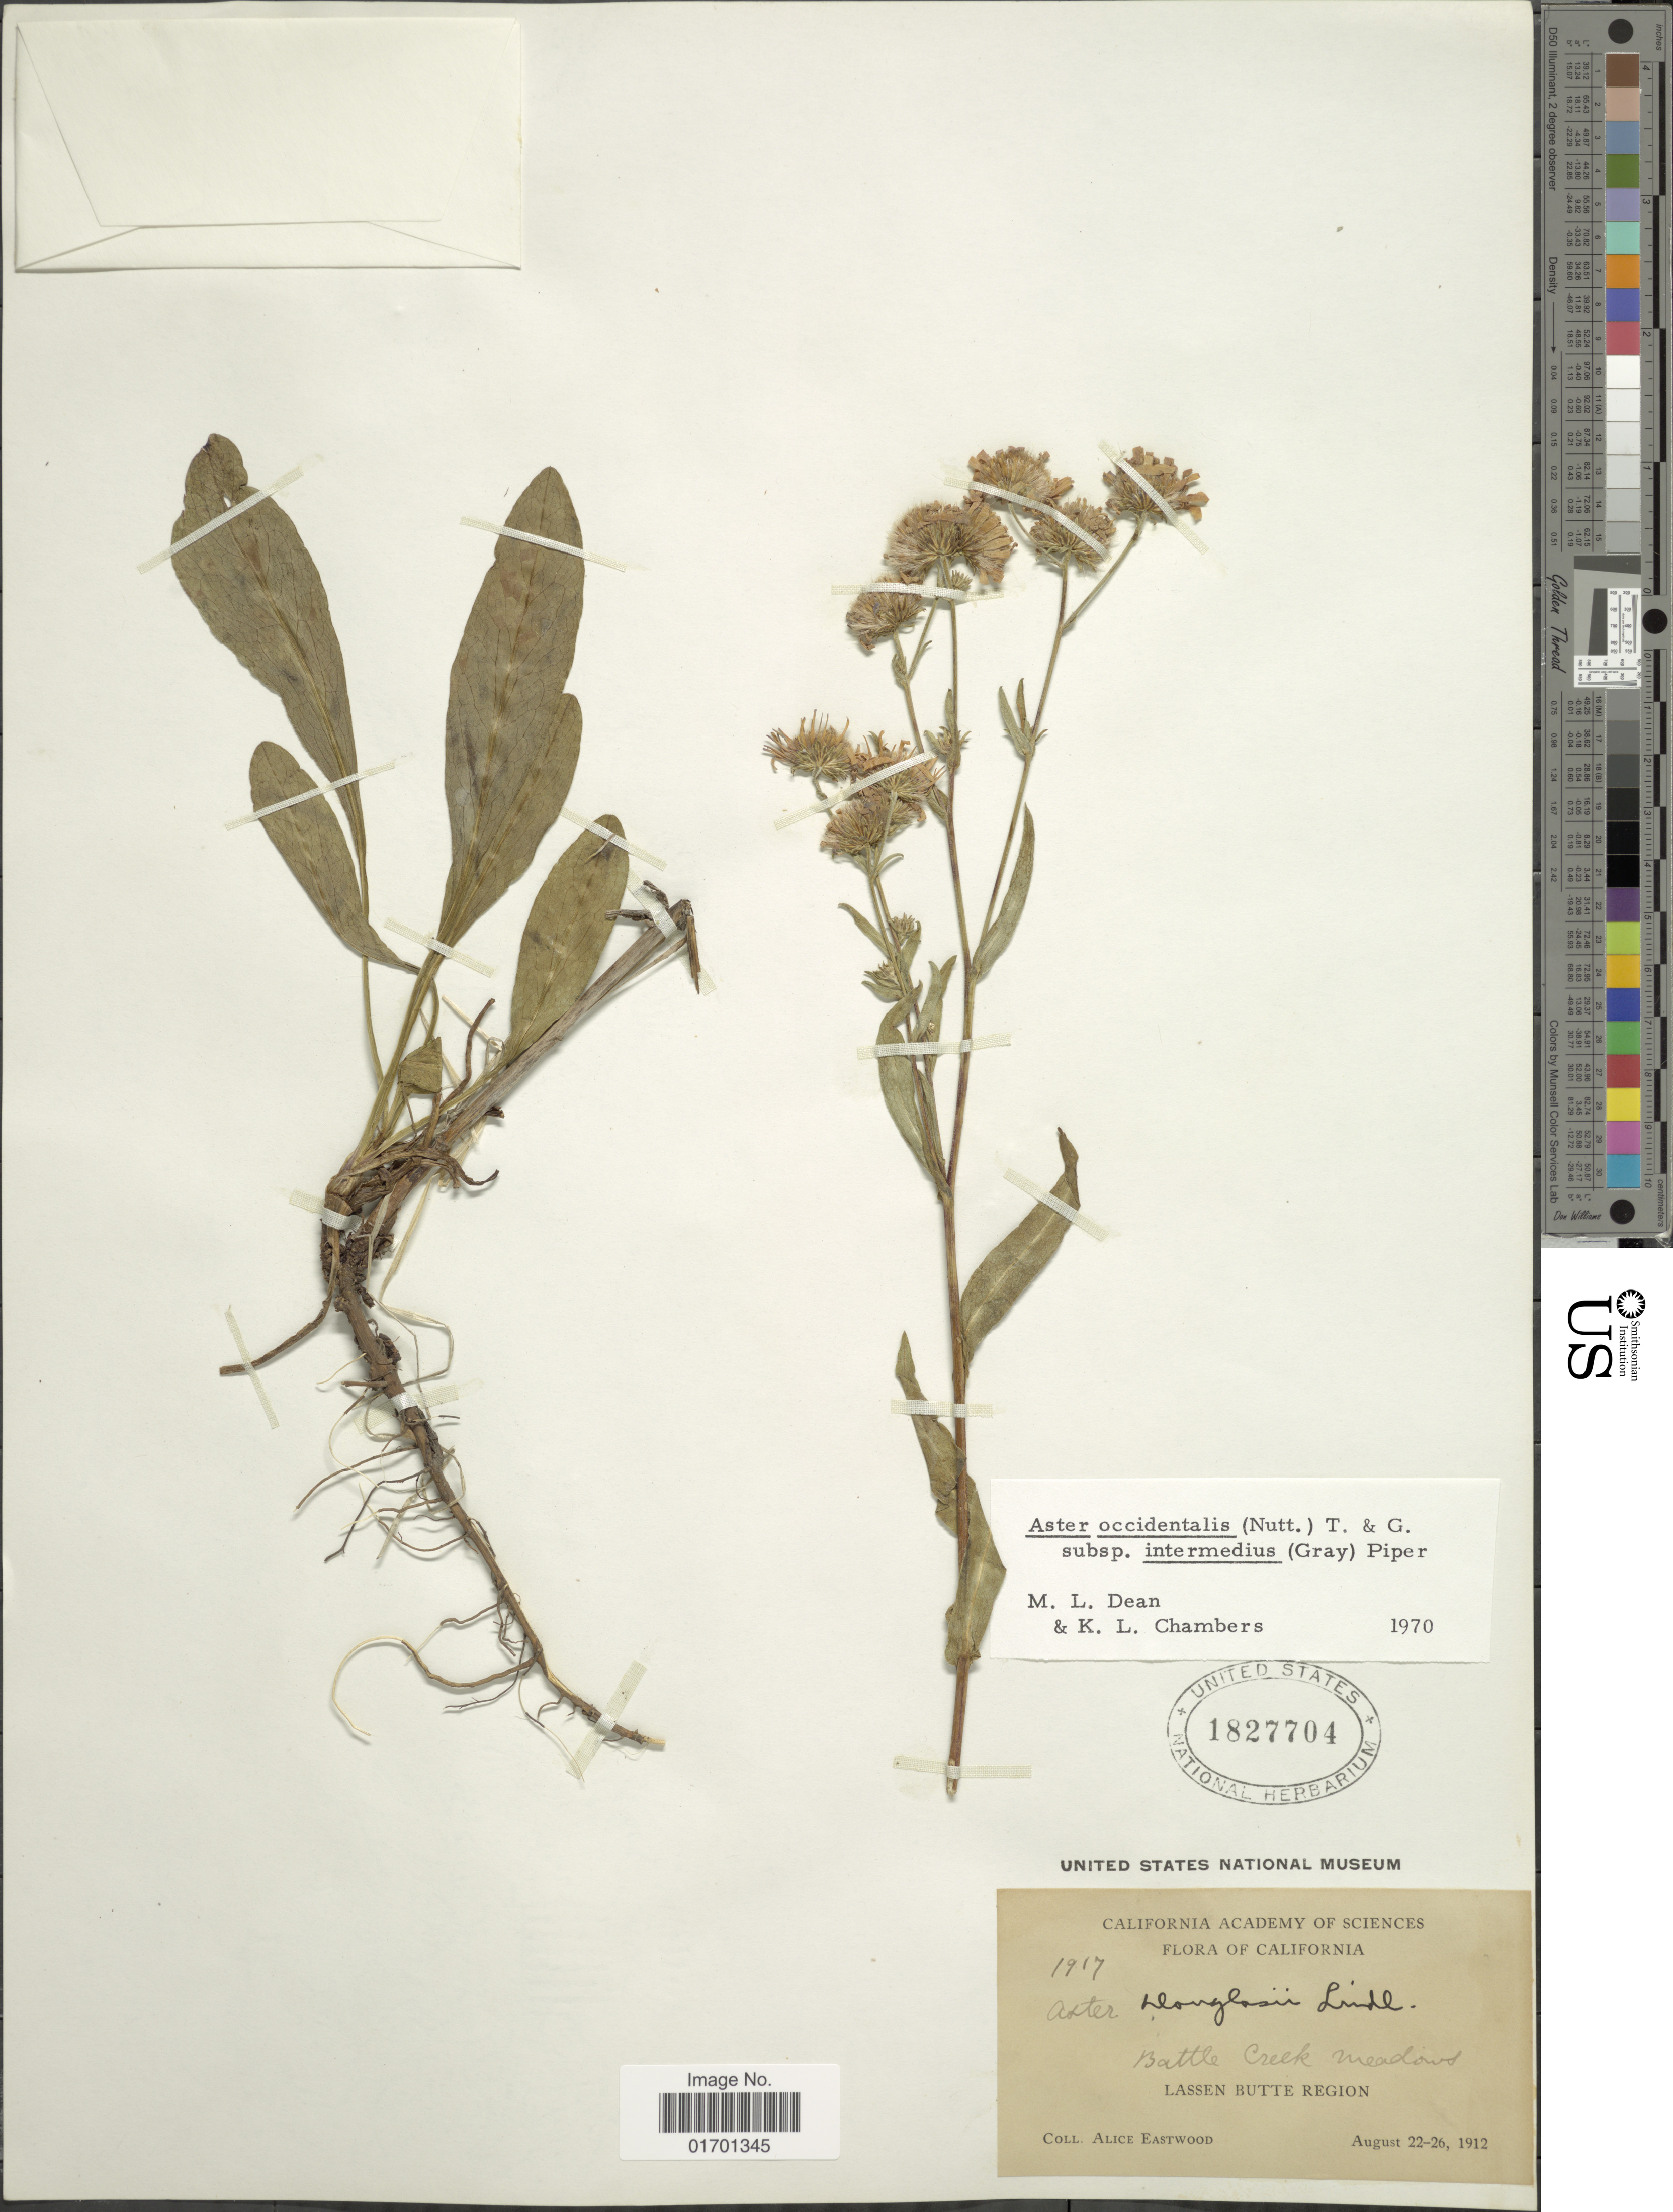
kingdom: Plantae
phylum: Tracheophyta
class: Magnoliopsida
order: Asterales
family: Asteraceae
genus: Symphyotrichum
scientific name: Symphyotrichum spathulatum var. intermedium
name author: (A. Gray) G.L. Nesom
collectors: A. Eastwood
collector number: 1917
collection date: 1912-08-22/1912-08-26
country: United States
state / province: California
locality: Battle Creek Meadows, Lassen Butte Region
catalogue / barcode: US 1827704